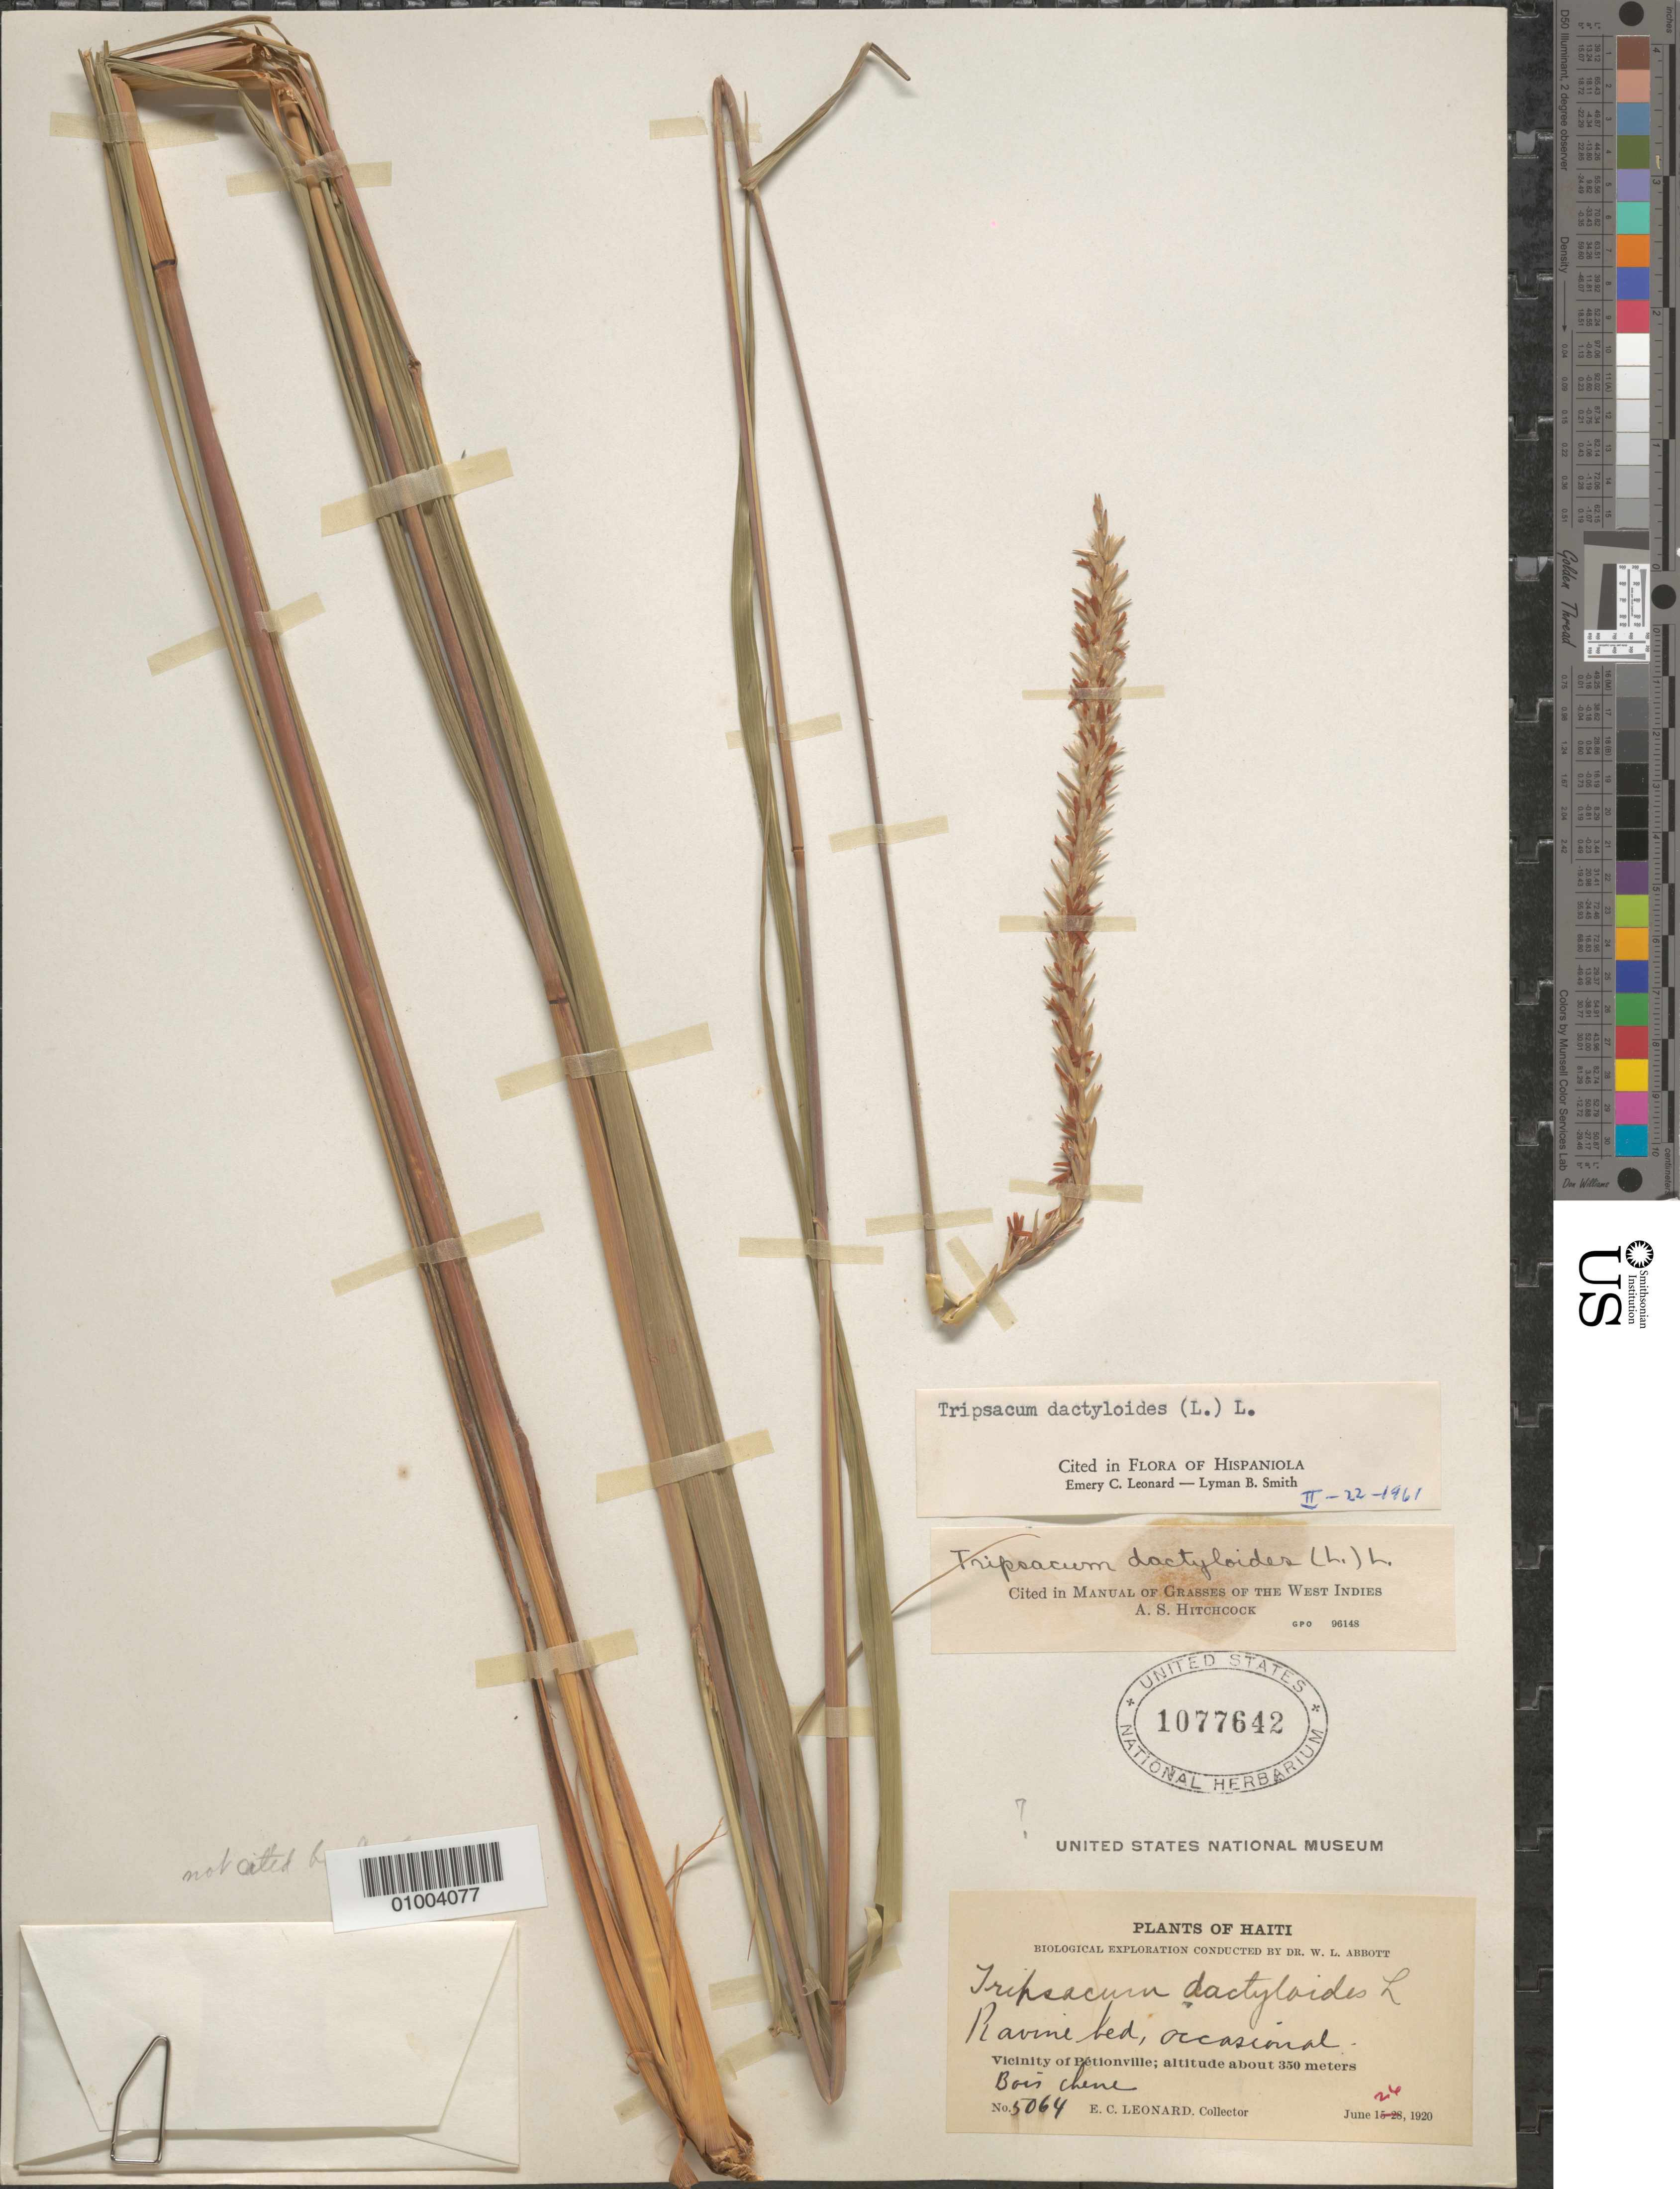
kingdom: Plantae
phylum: Tracheophyta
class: Liliopsida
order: Poales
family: Poaceae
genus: Tripsacum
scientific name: Tripsacum dactyloides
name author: (L.) L.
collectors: E. C. Leonard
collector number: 5064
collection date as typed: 26 Jun 1920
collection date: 1920-06-26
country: Haiti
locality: Vicinity of Petionville; Ravine led, occasional.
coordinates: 0 N, 0 E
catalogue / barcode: US 1077642